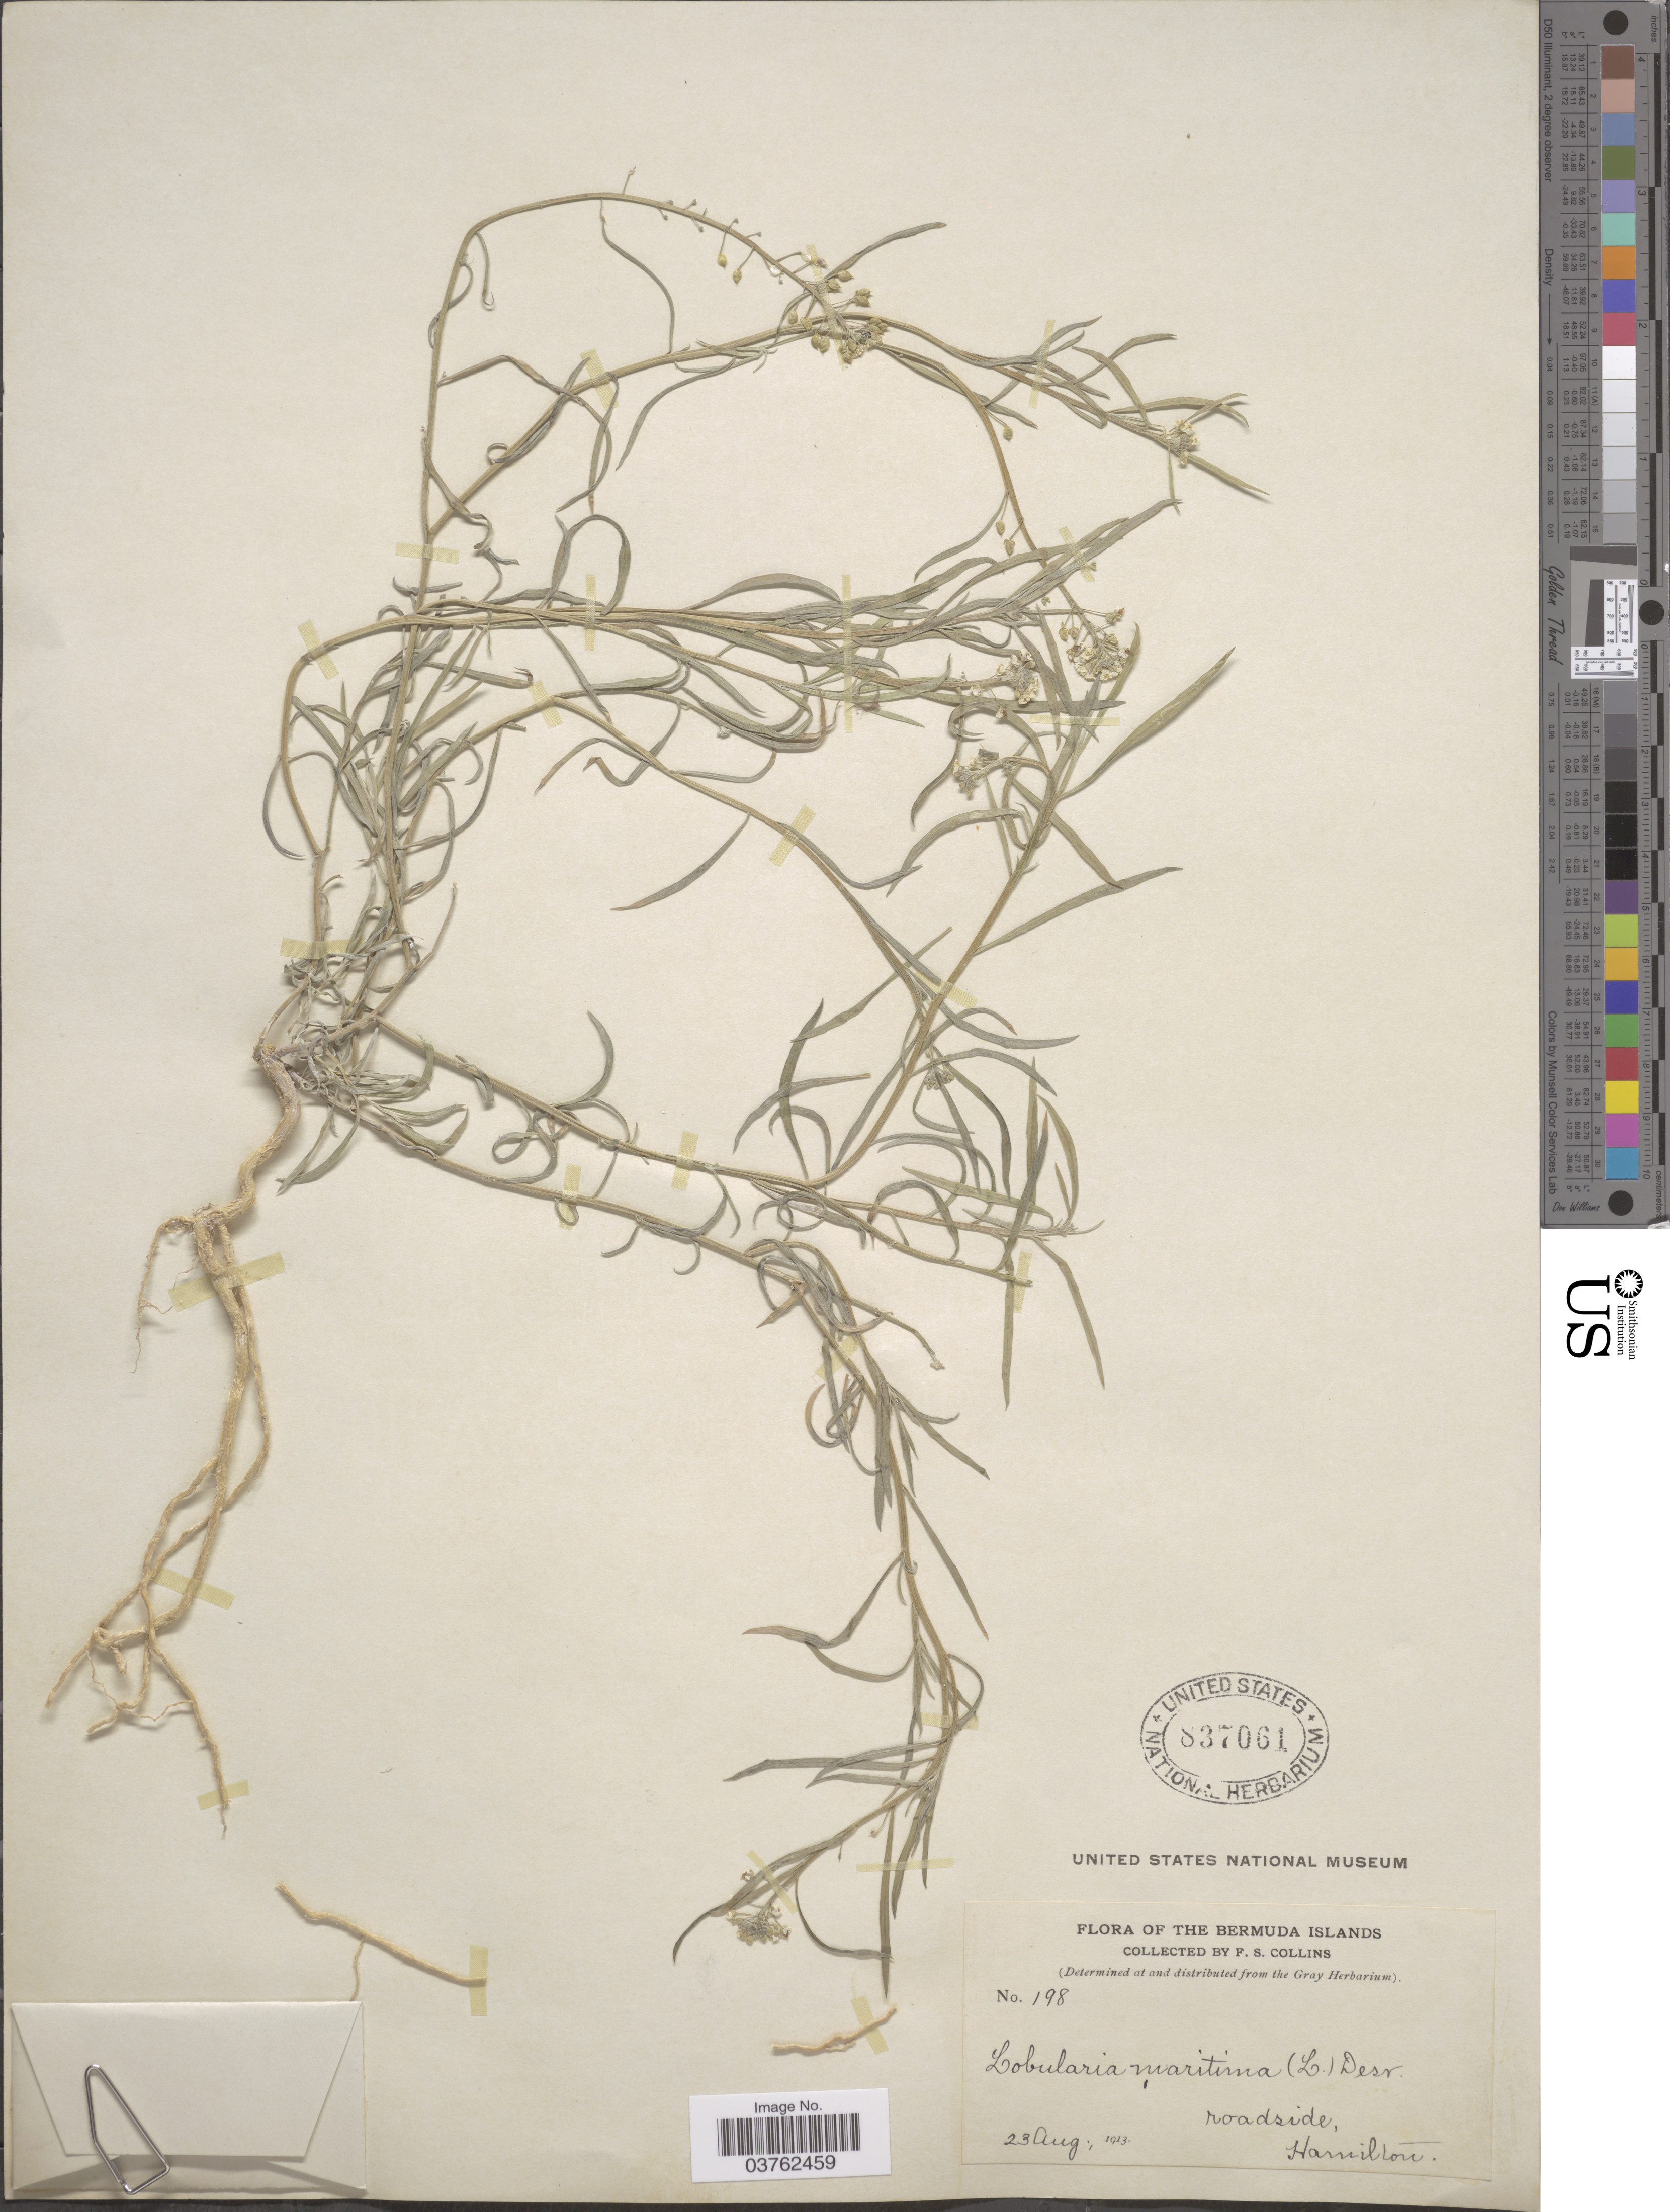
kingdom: Plantae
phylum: Tracheophyta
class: Magnoliopsida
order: Brassicales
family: Brassicaceae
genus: Lobularia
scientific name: Lobularia maritima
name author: (L.) Desv.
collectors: F. Collins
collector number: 198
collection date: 1913-08-23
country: Bermuda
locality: The Bermuda Islands. Roadside, Hamilton.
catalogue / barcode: US 837061